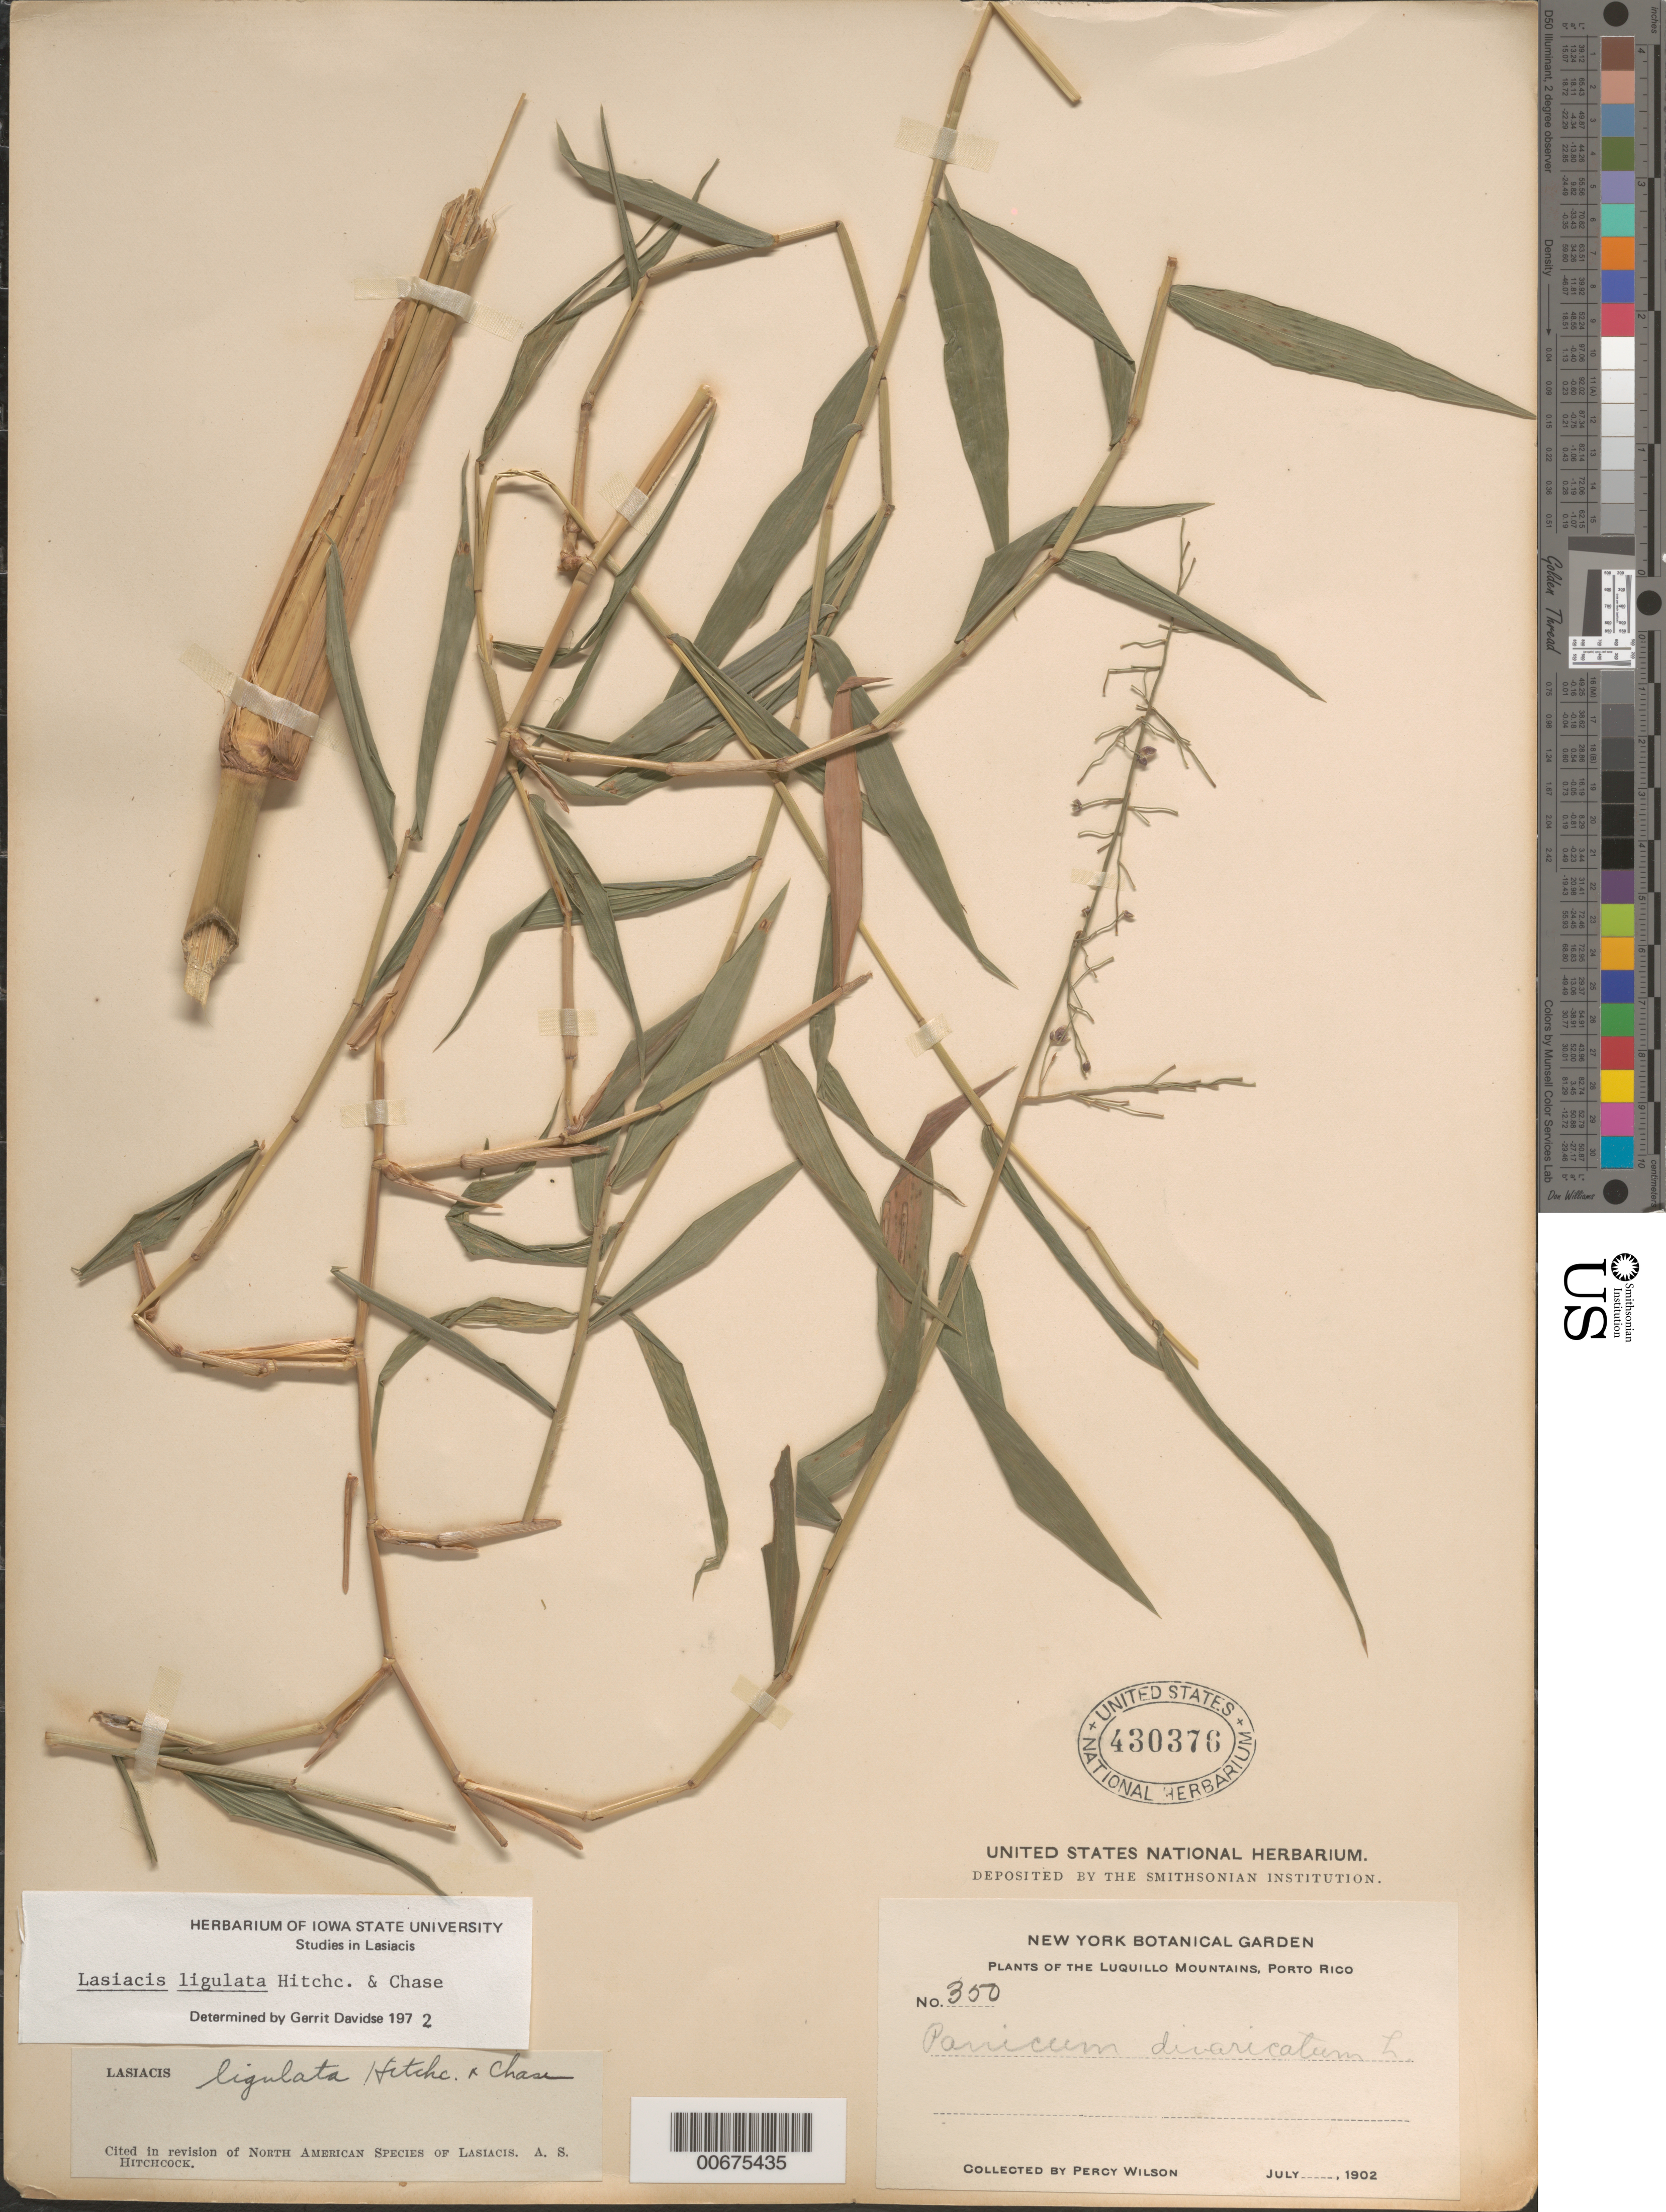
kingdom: Plantae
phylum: Tracheophyta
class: Liliopsida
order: Poales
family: Poaceae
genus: Lasiacis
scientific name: Lasiacis ligulata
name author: Hitchc. & Chase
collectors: P. Wilson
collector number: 350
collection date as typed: Jul 1902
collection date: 1902-07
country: Puerto Rico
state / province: Luquillo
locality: Luquillo Mountains.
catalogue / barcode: US 430376